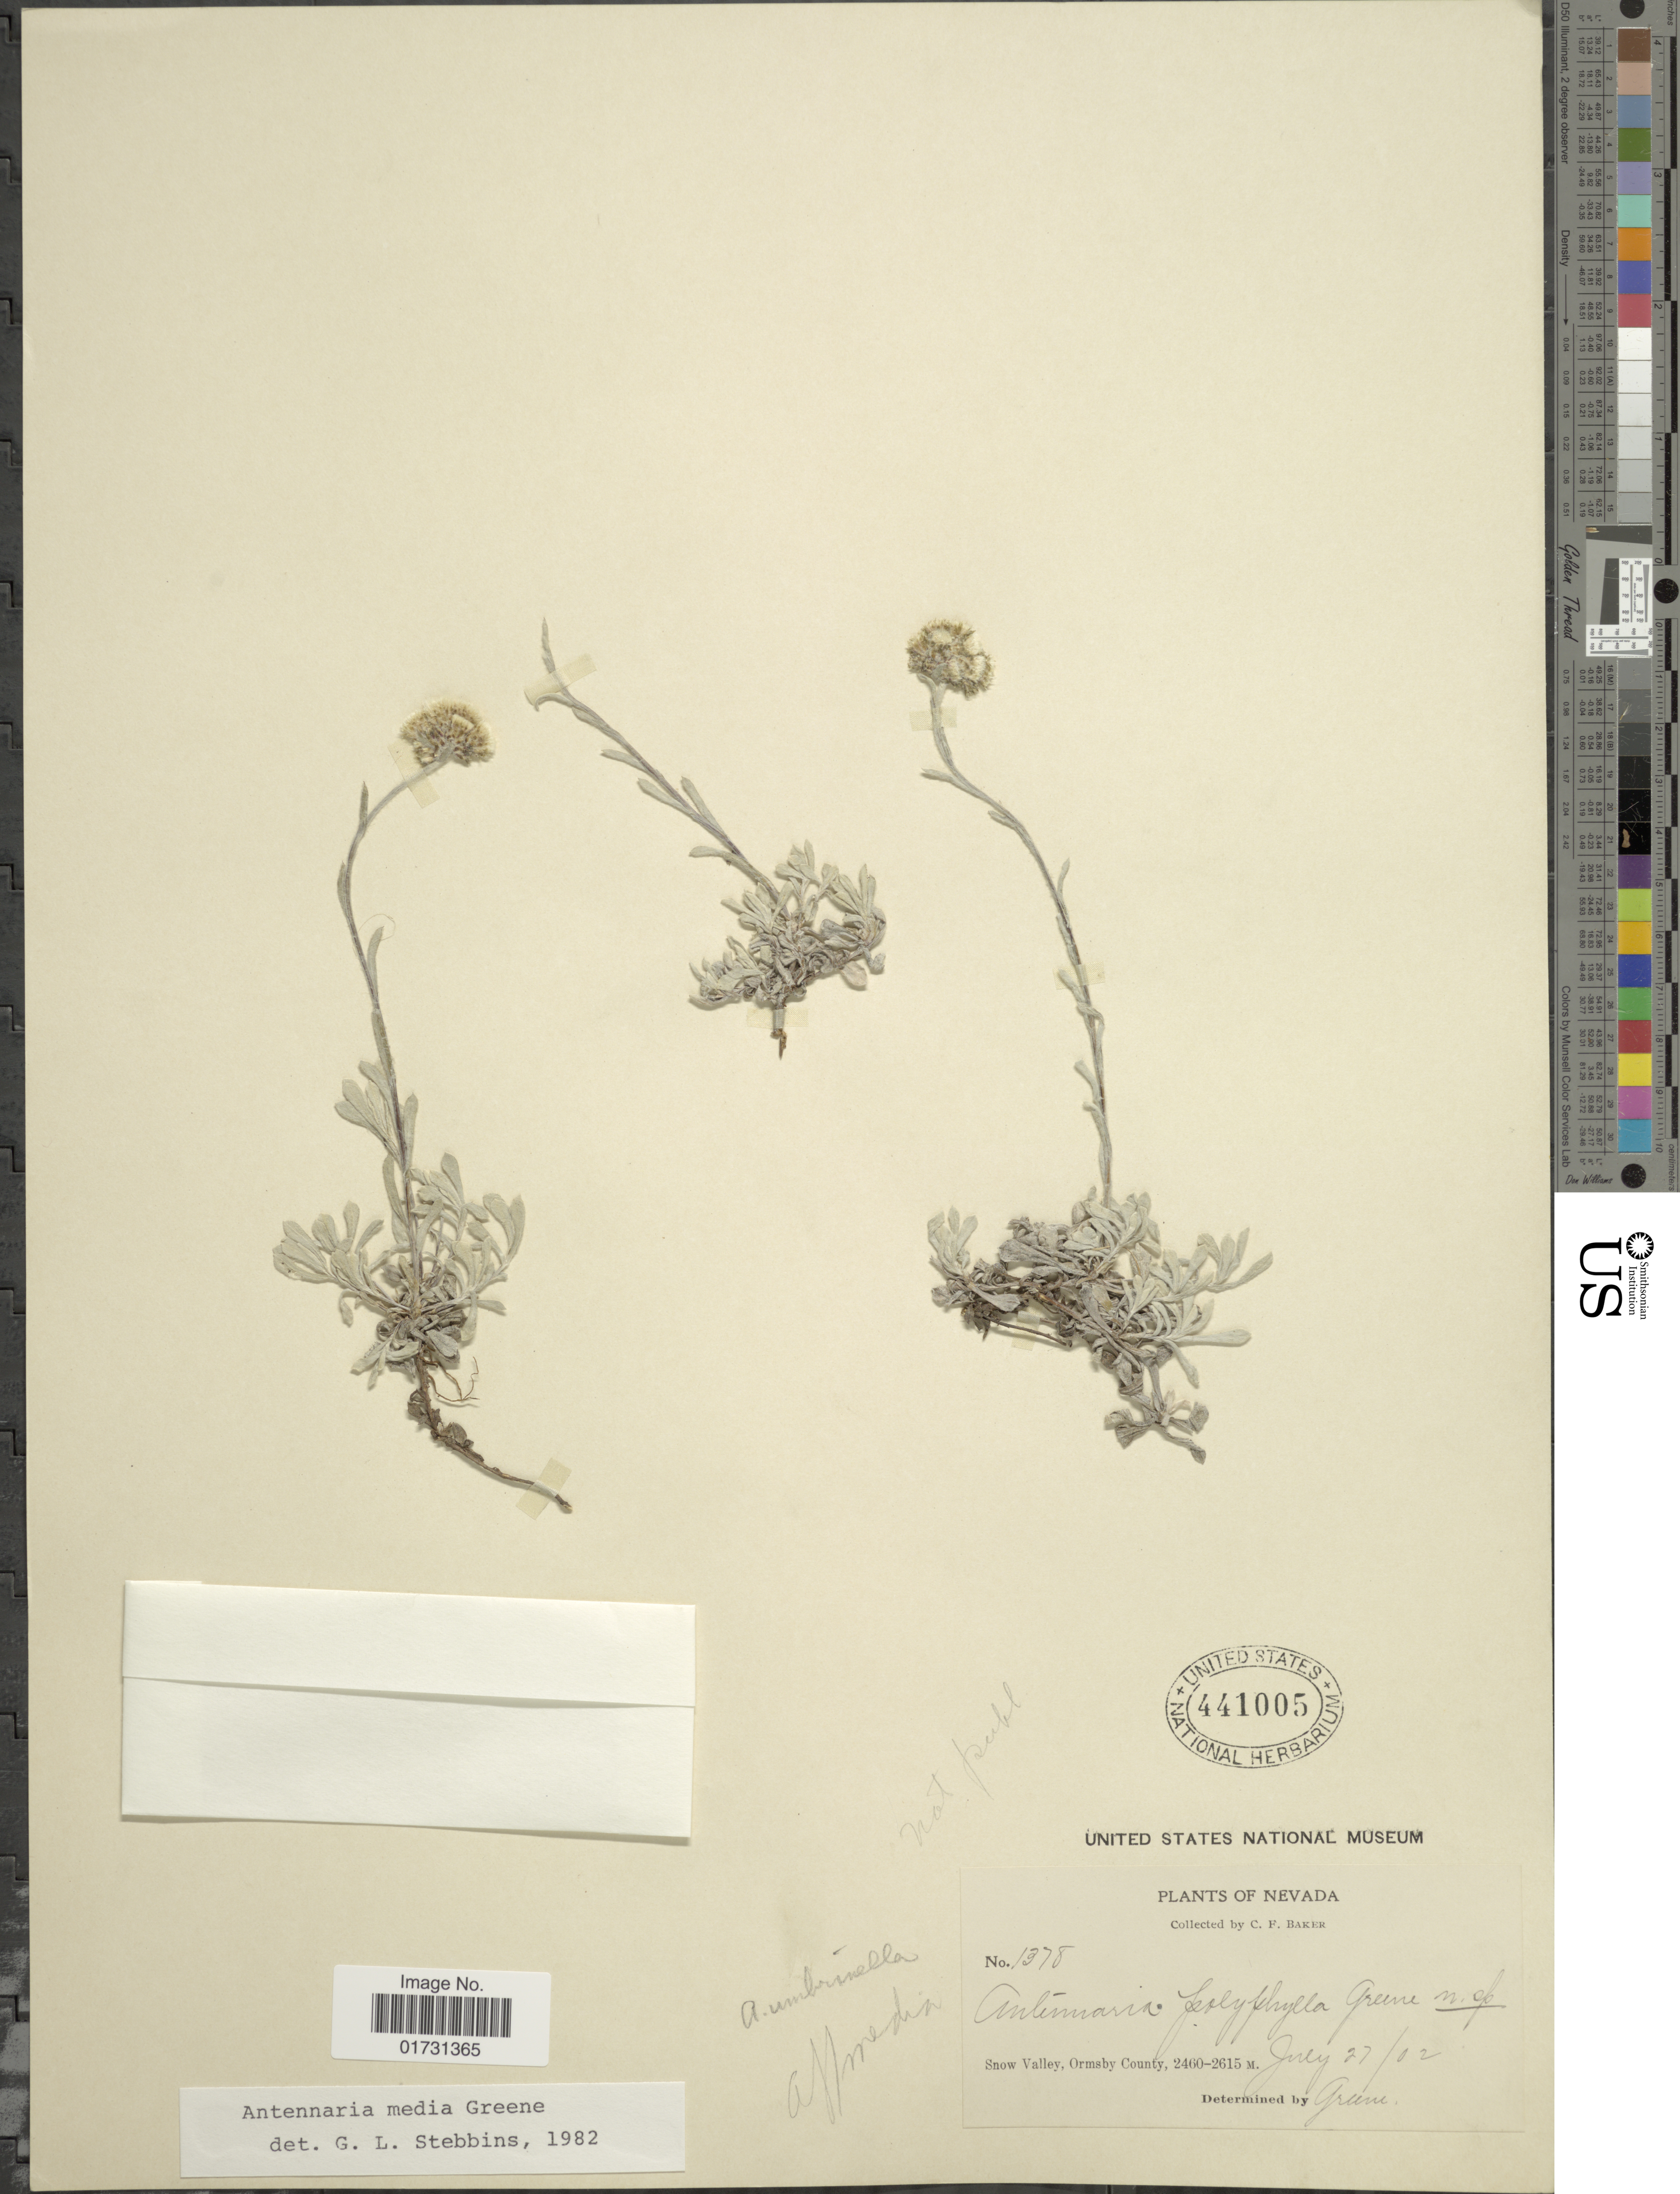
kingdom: Plantae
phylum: Tracheophyta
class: Magnoliopsida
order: Asterales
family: Asteraceae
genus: Antennaria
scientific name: Antennaria media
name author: Greene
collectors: C. F. Baker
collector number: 1378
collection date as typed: Transcribed d/m/y: 27/7/2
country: United States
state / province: Nevada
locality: Snow Valley, Ormsby County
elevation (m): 2460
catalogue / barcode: US 441005